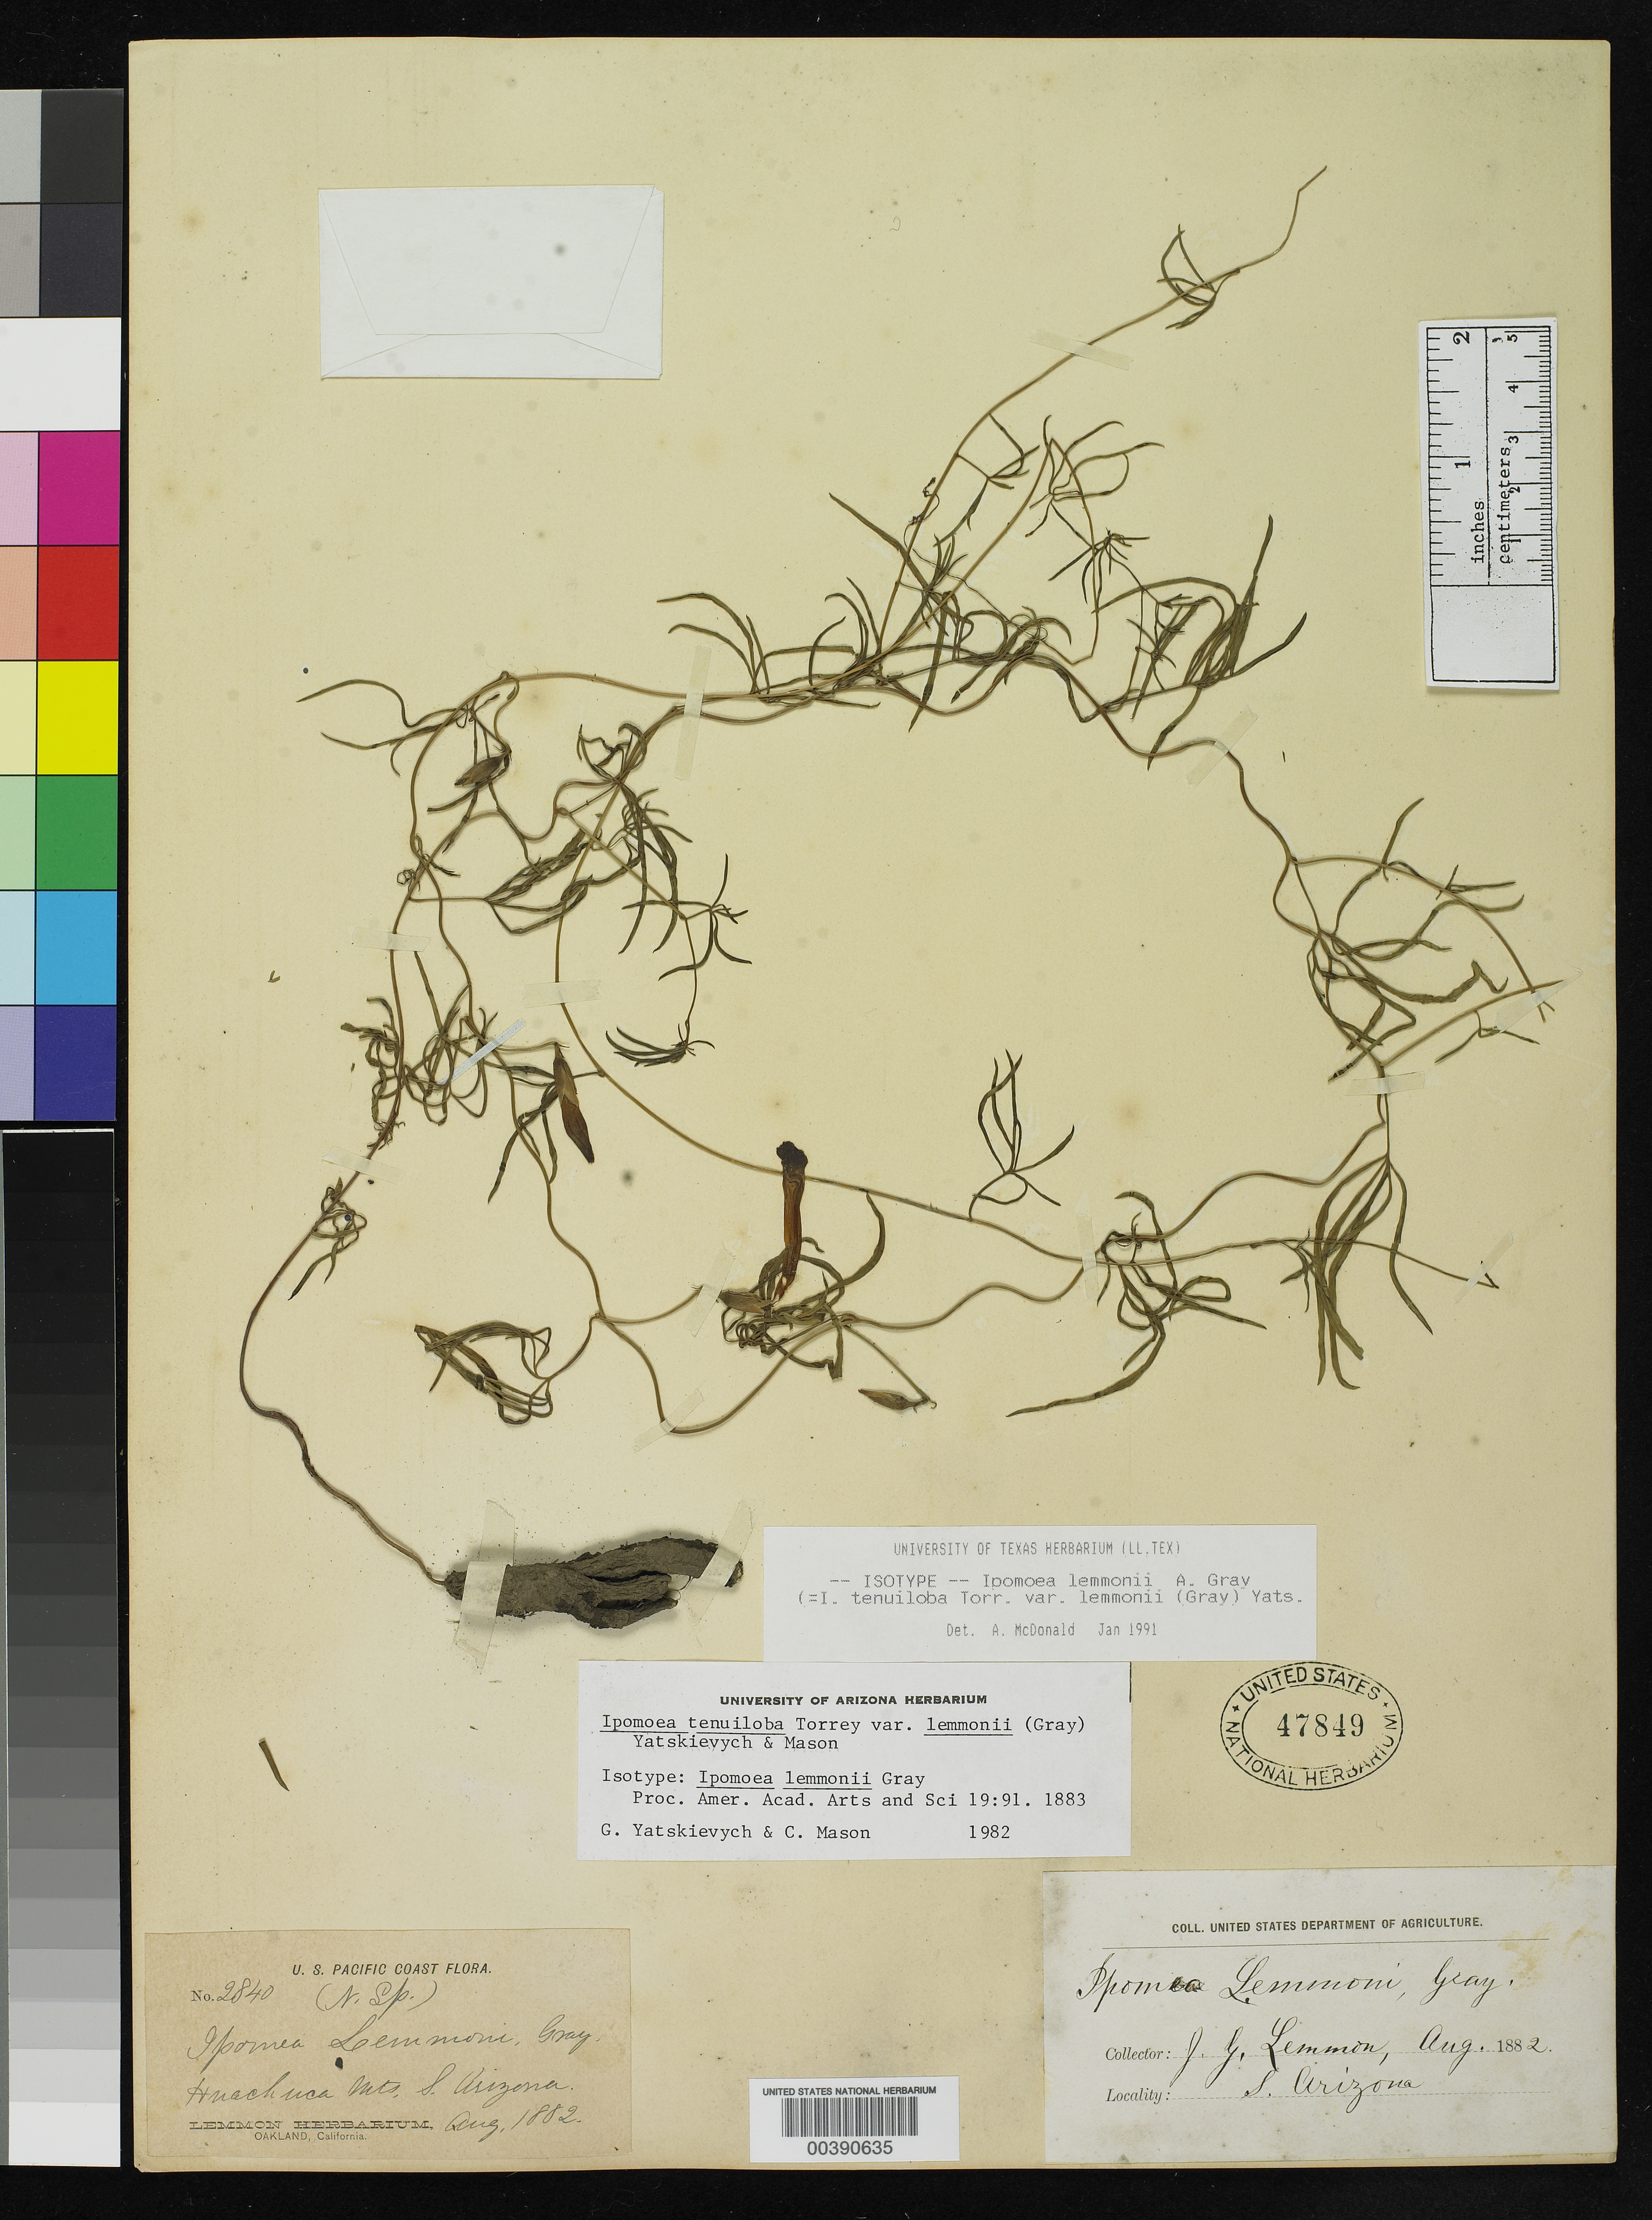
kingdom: Plantae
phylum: Tracheophyta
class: Magnoliopsida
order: Solanales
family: Convolvulaceae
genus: Ipomoea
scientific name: Ipomoea lemmonii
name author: A. Gray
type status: Isotype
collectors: J. G. Lemmon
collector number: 2840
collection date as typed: Aug 1882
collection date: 1882-08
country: United States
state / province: Arizona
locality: Near Fort Huachuca.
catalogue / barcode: US 47849